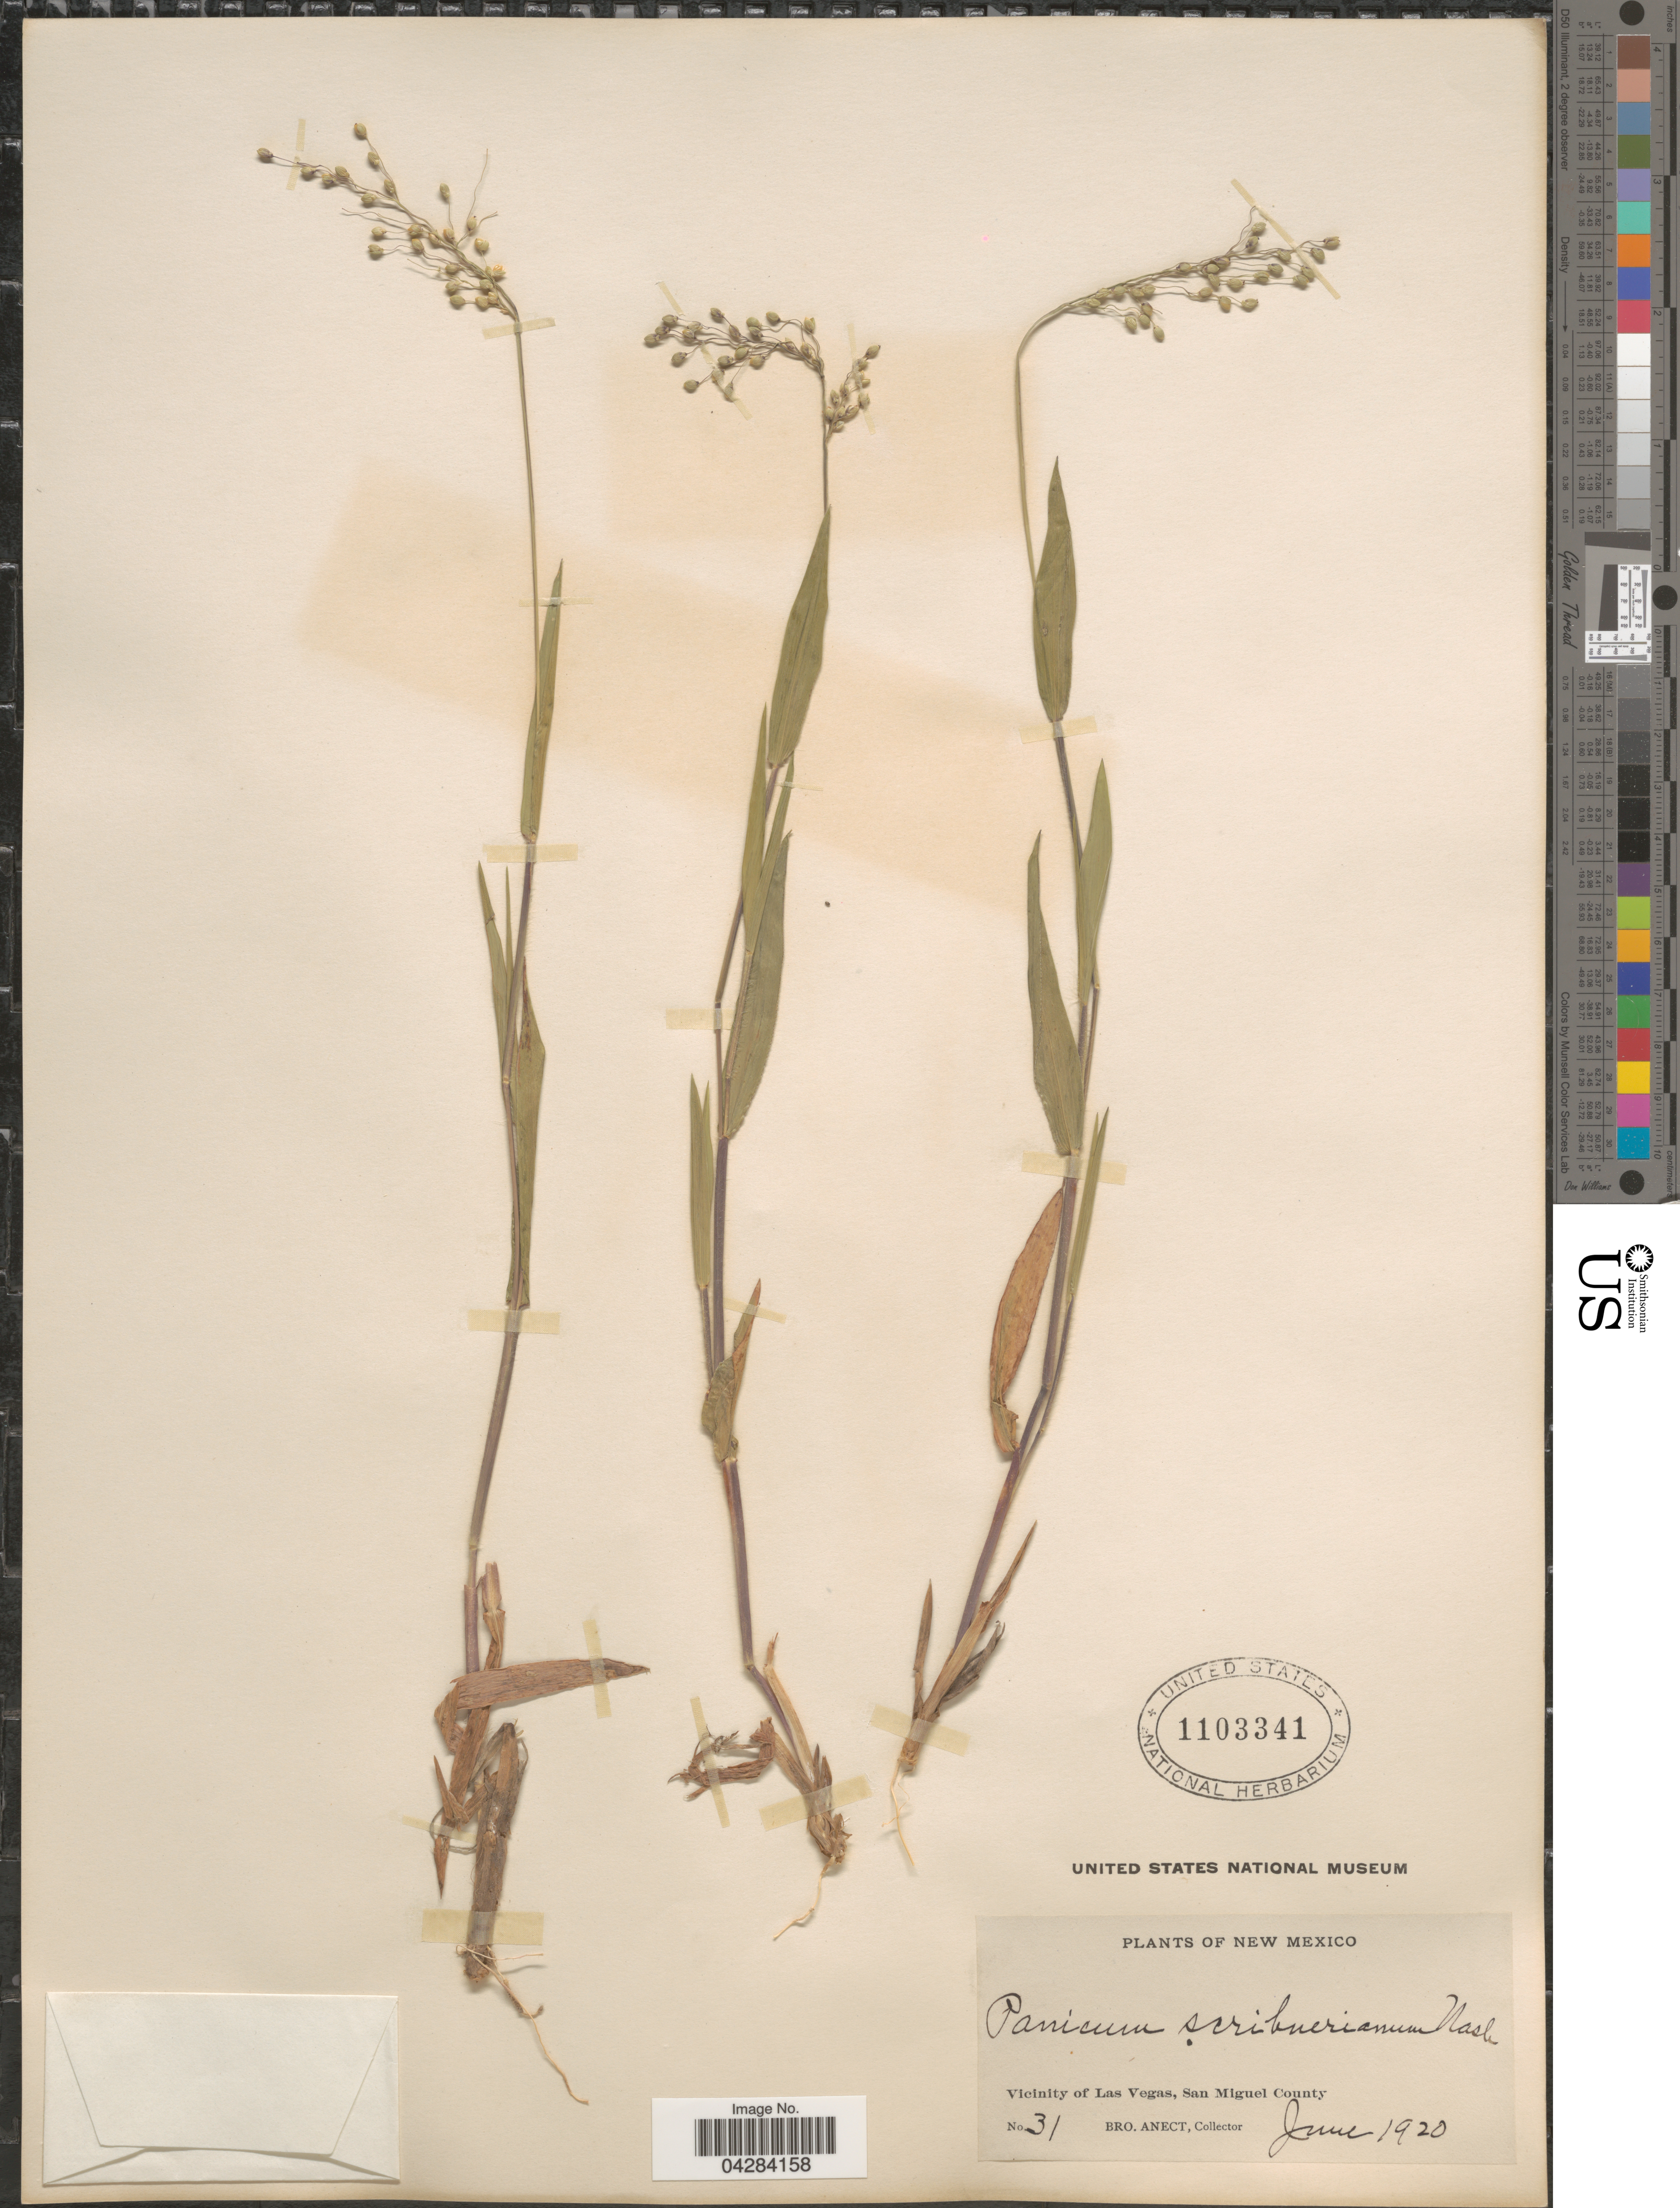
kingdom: Plantae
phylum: Tracheophyta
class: Liliopsida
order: Poales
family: Poaceae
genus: Dichanthelium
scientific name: Dichanthelium oligosanthes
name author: (Schult.) Gould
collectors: B. Anect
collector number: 31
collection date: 1920-06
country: United States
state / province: New Mexico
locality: Vicinity of Las Vegas, San Miguel County.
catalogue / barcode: US 1103341